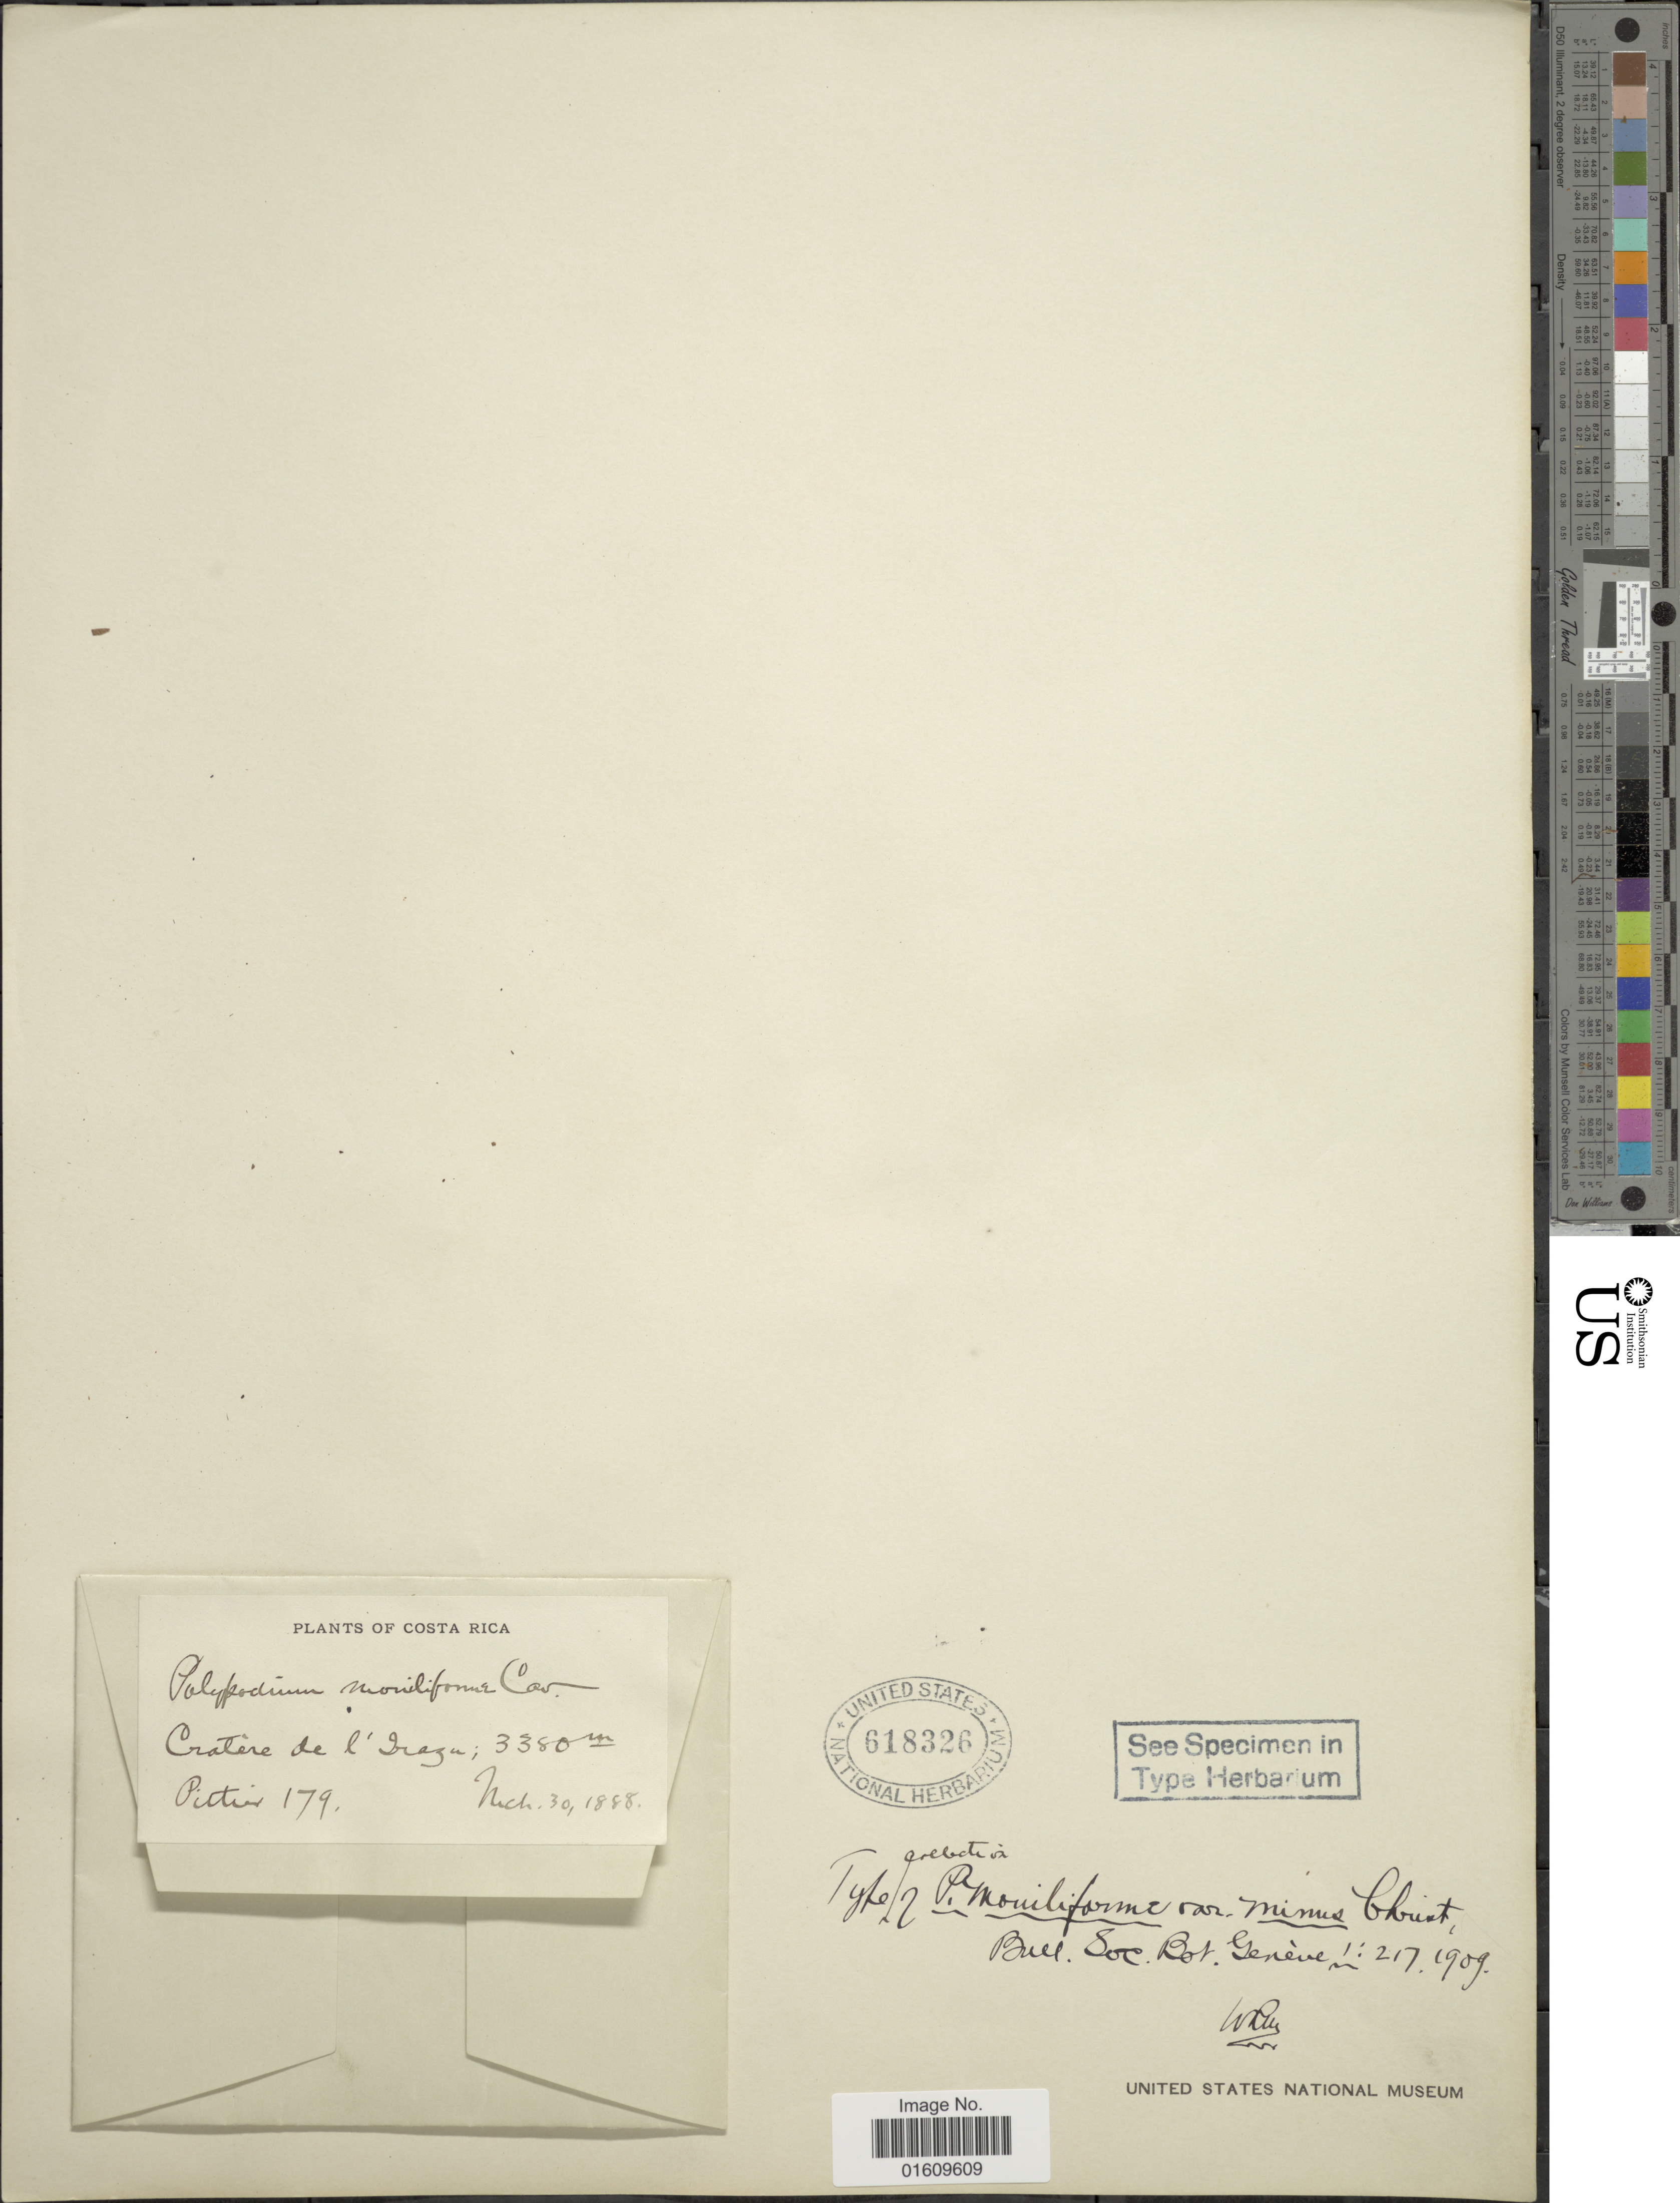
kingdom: Plantae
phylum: Tracheophyta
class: Polypodiopsida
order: Polypodiales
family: Polypodiaceae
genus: Melpomene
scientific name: Melpomene moniliformis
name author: (Lag. ex Sw.) A.R. Sm. & R.C. Moran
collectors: Pittier, --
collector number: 179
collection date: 1888-03-30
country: Costa Rica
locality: Crater de l 'drage.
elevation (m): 3380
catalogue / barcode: US 618326